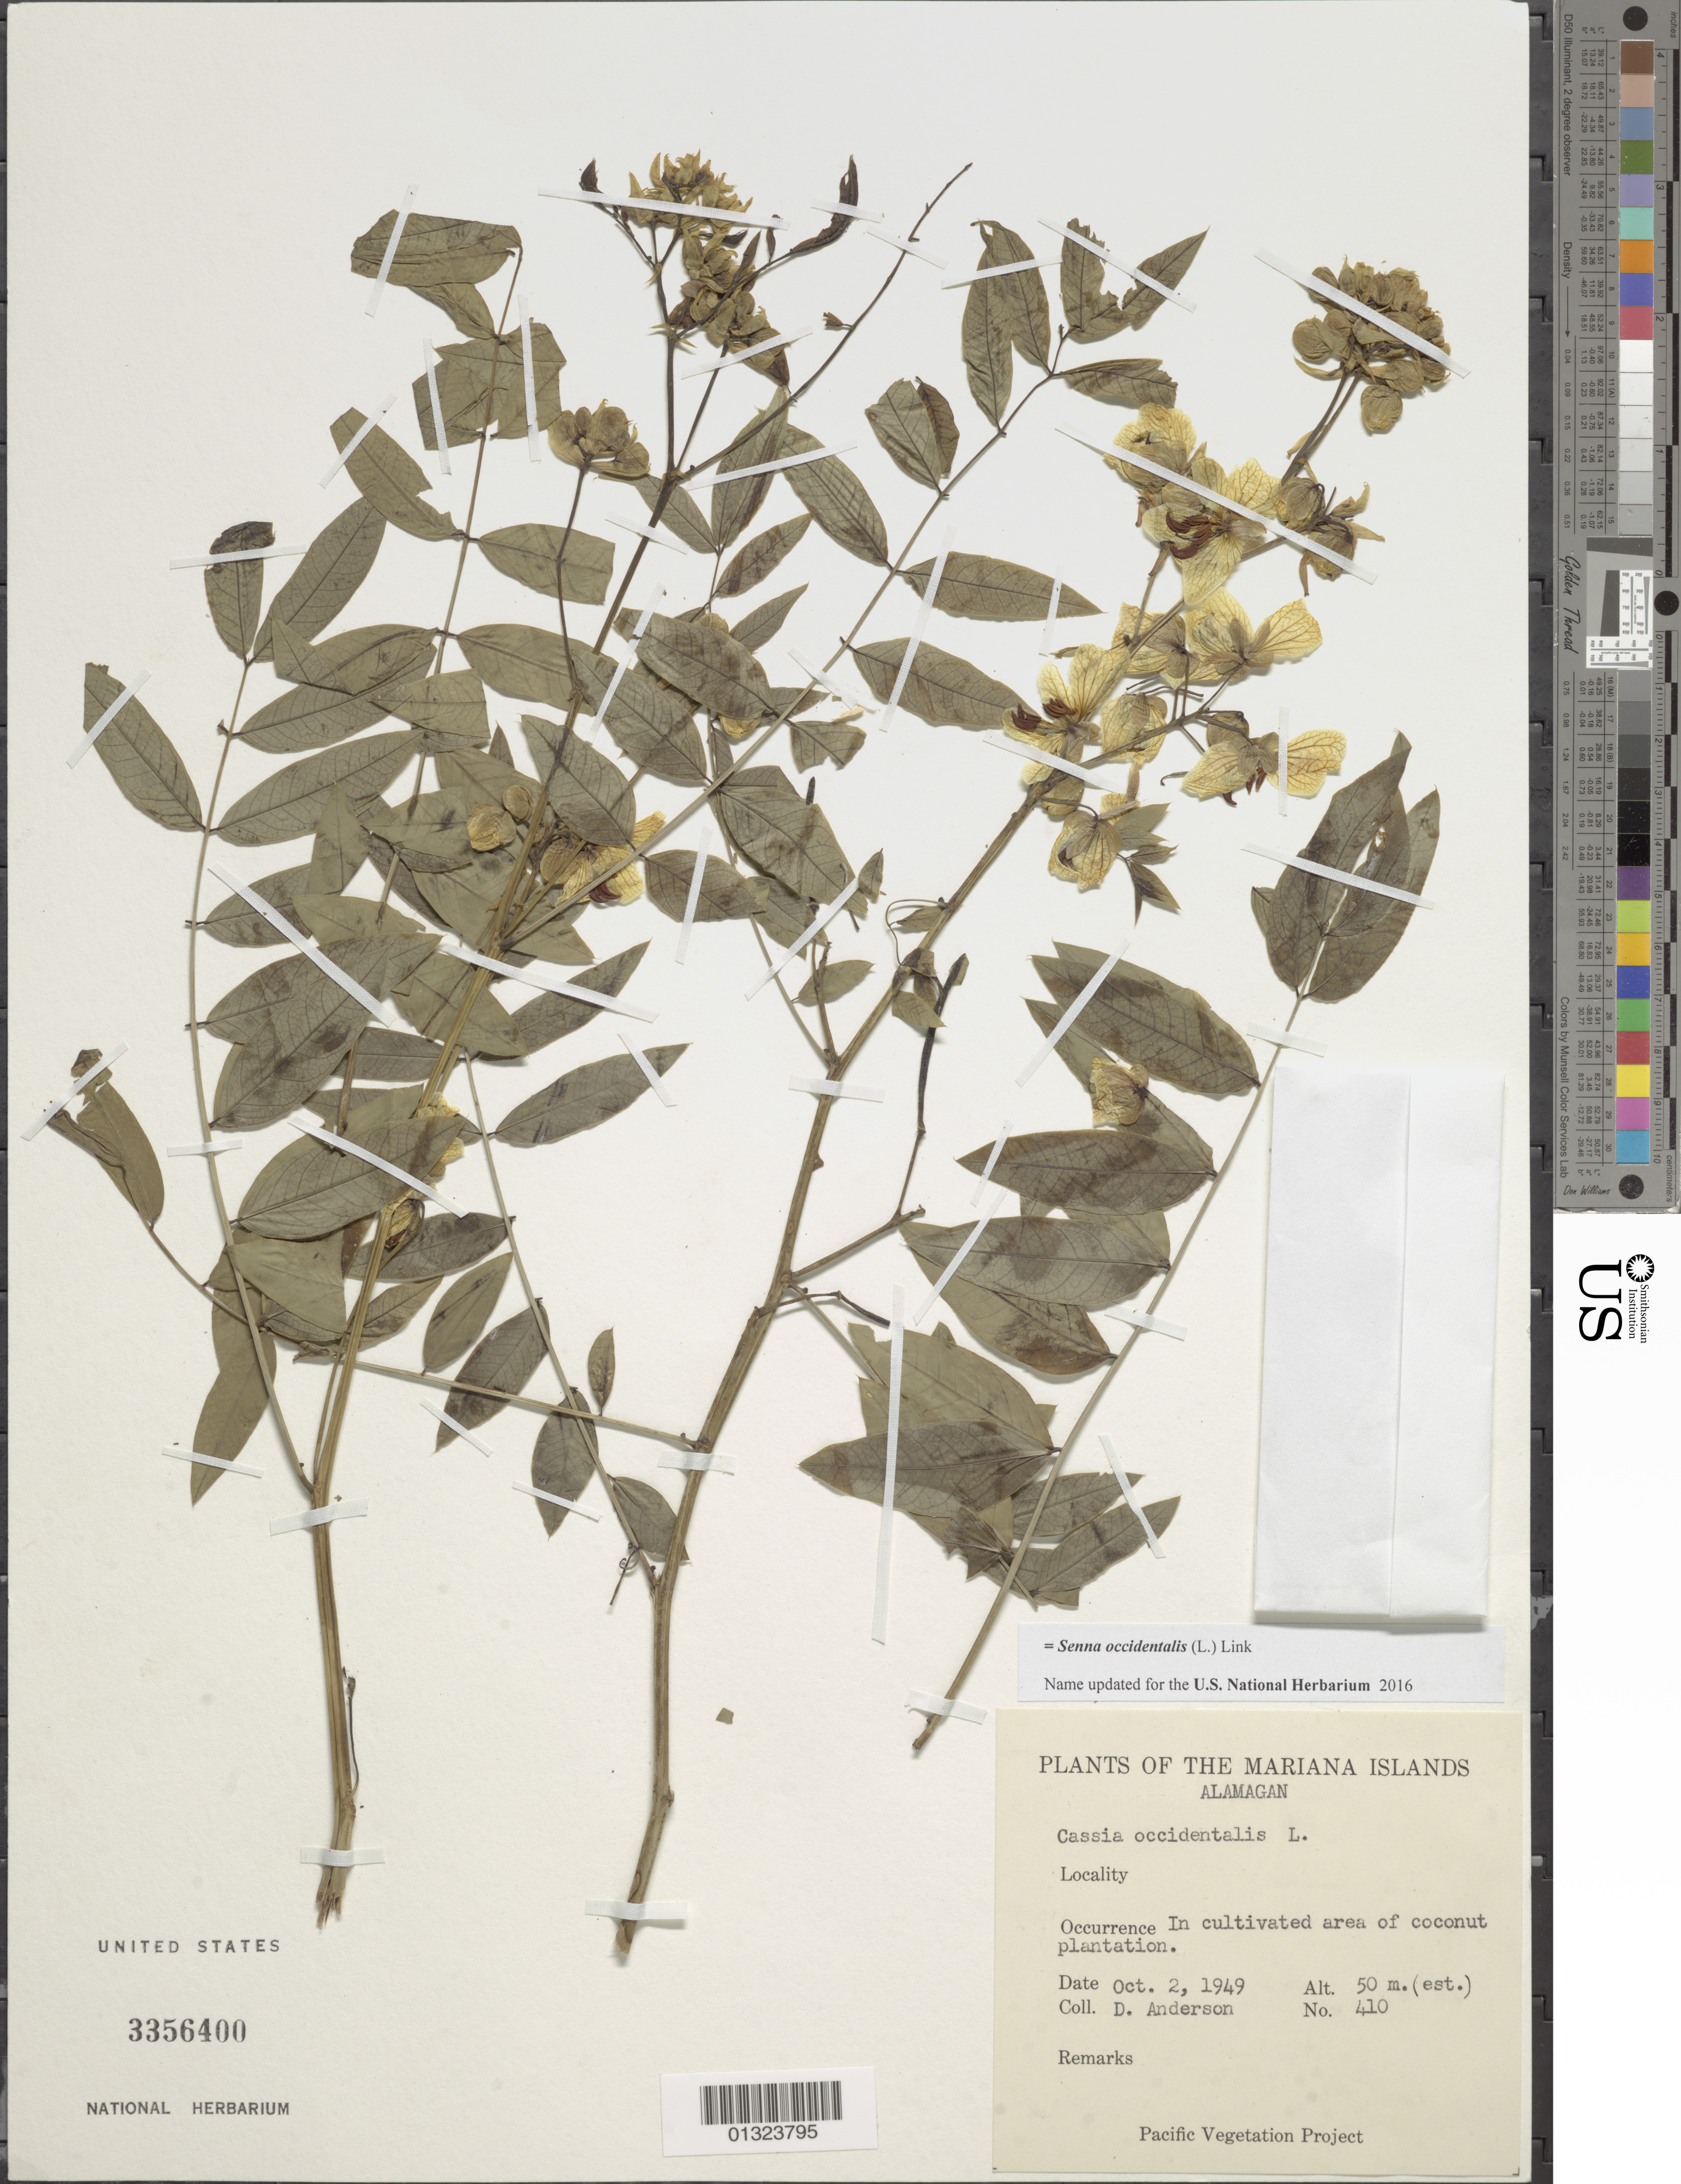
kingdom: Plantae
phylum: Tracheophyta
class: Magnoliopsida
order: Fabales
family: Fabaceae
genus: Senna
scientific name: Senna occidentalis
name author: (L.) Link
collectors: D. Anderson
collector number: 410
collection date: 1949-10-02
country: Northern Mariana Islands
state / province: Northern Islands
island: Alamagan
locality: Alamagan.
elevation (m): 50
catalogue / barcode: US 3356400